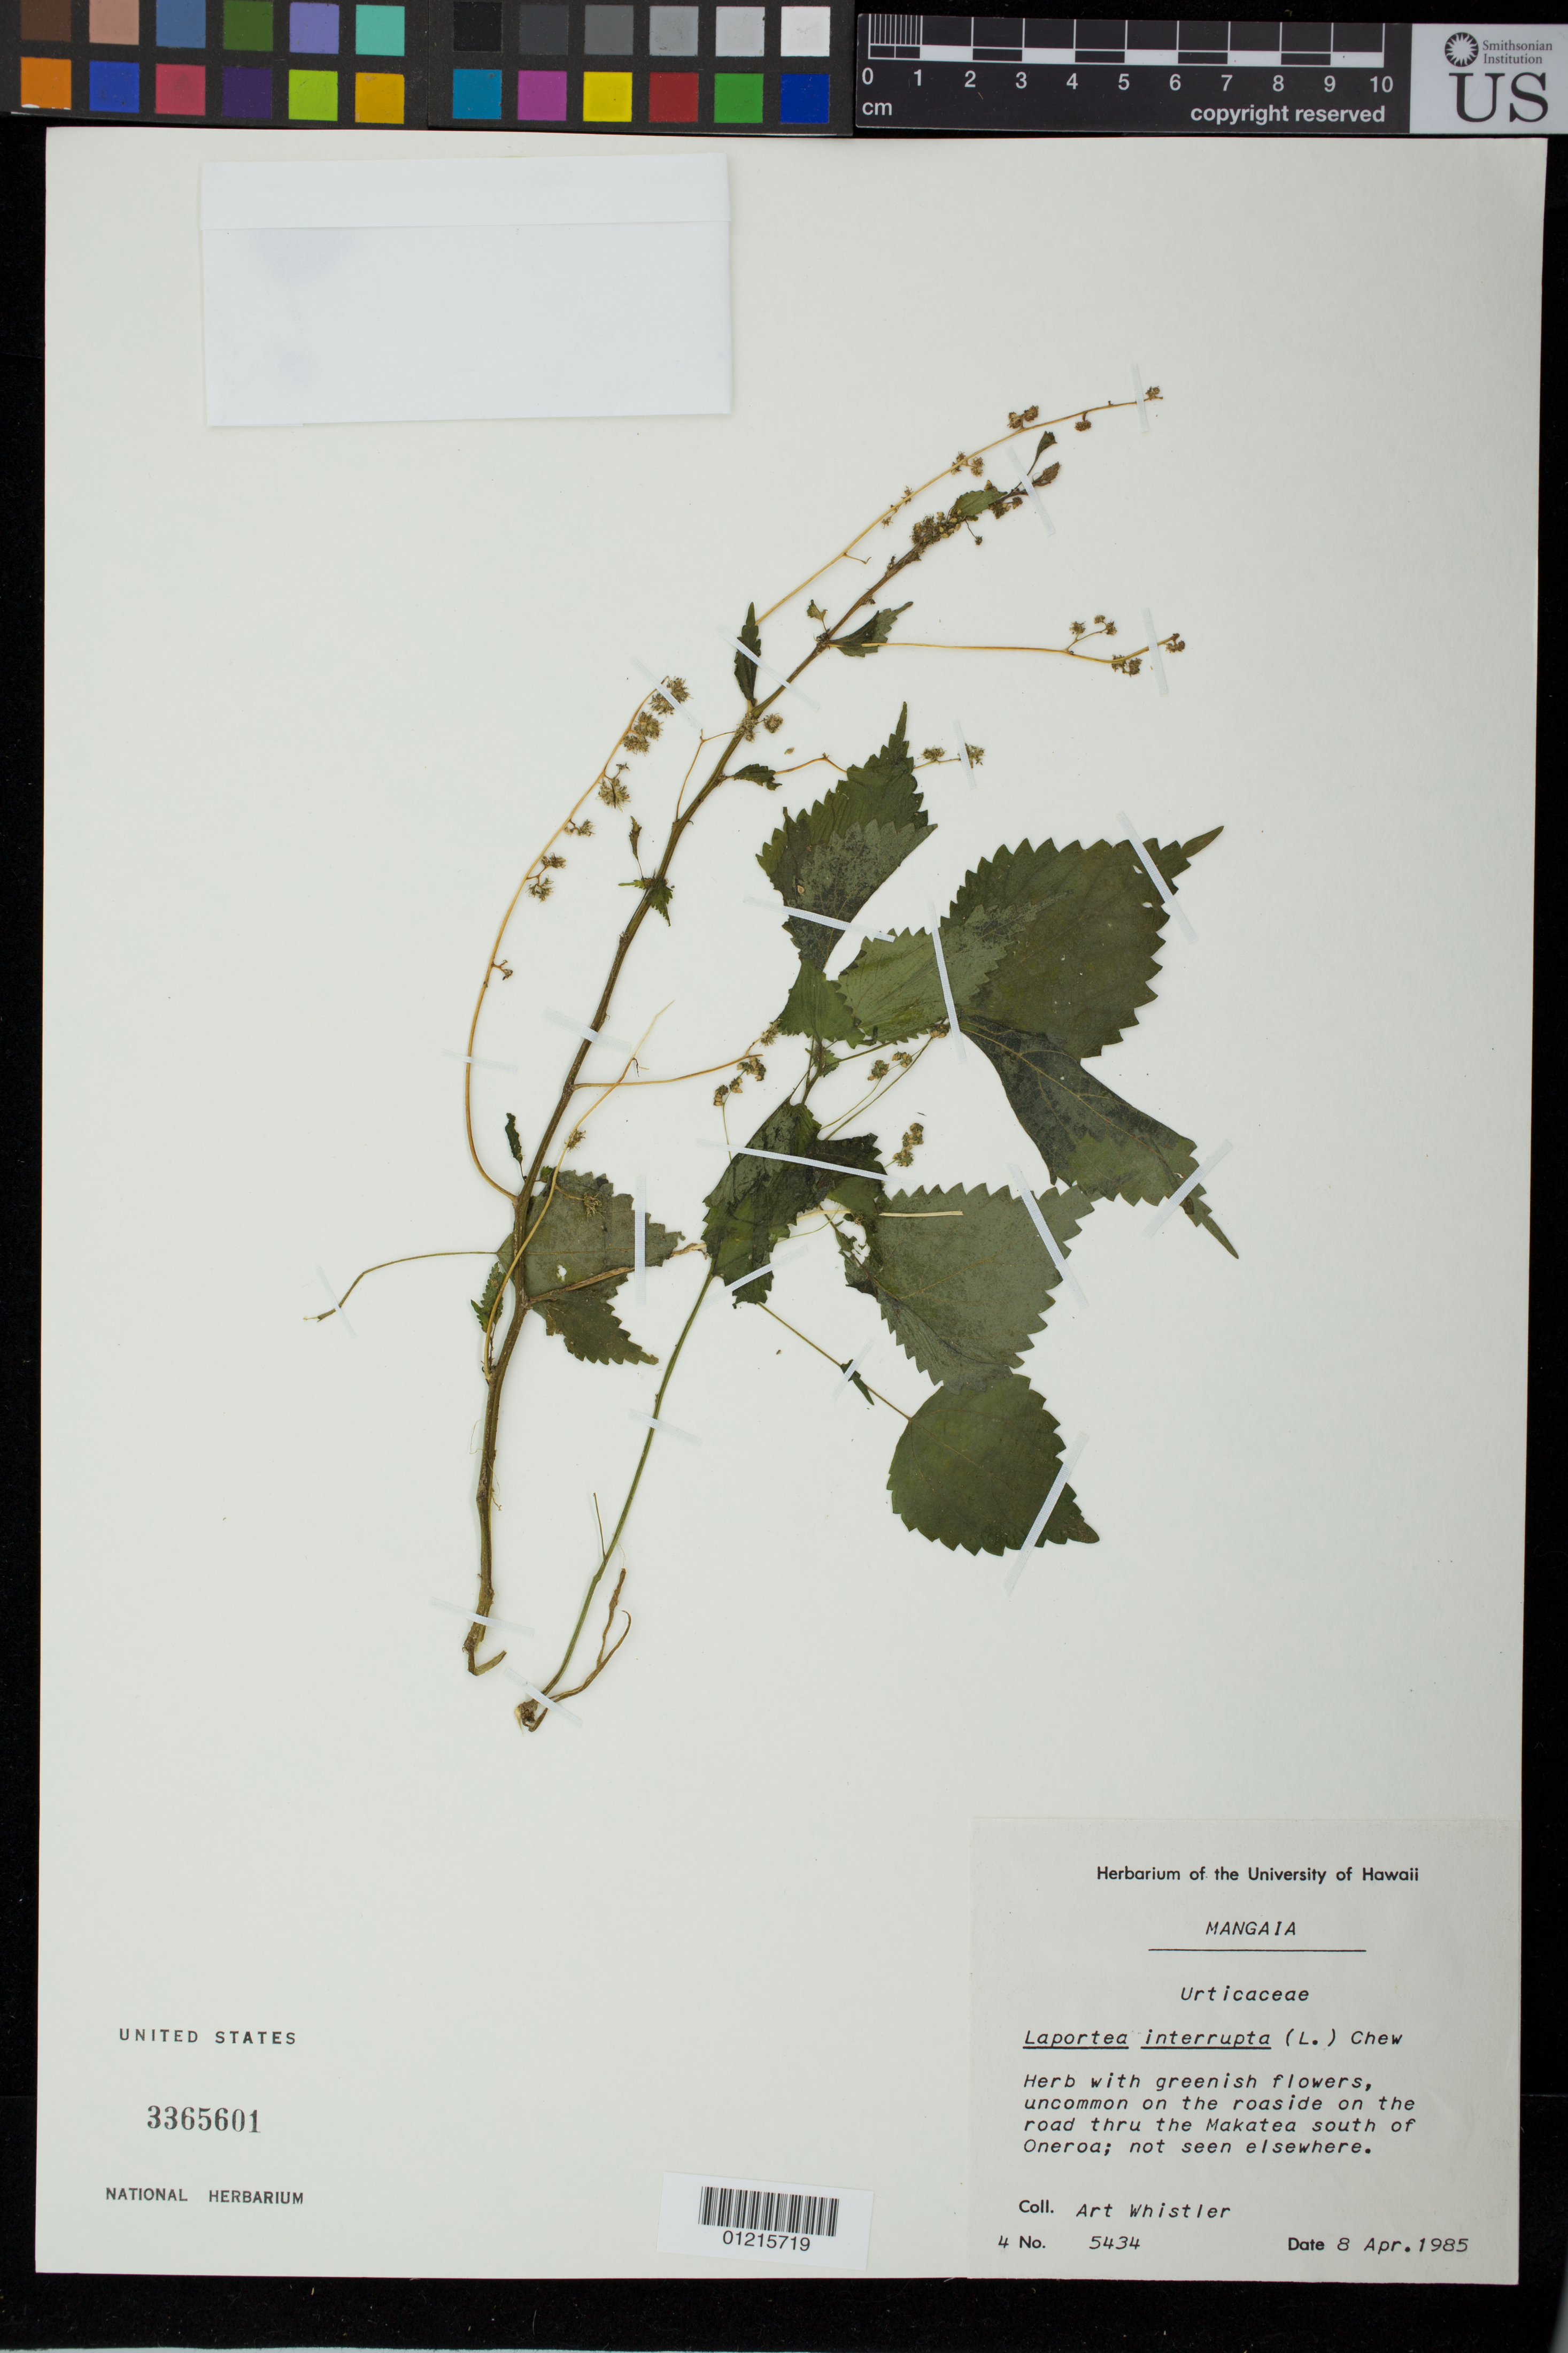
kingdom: Plantae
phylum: Tracheophyta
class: Magnoliopsida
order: Rosales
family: Urticaceae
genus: Laportea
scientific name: Laportea interrupta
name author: (L.) Chew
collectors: A. Whistler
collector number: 5434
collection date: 1985-04-08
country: Cook Islands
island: Mangaia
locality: On the roadside on the road through the Makatea south of Oneroa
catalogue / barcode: US 3365601